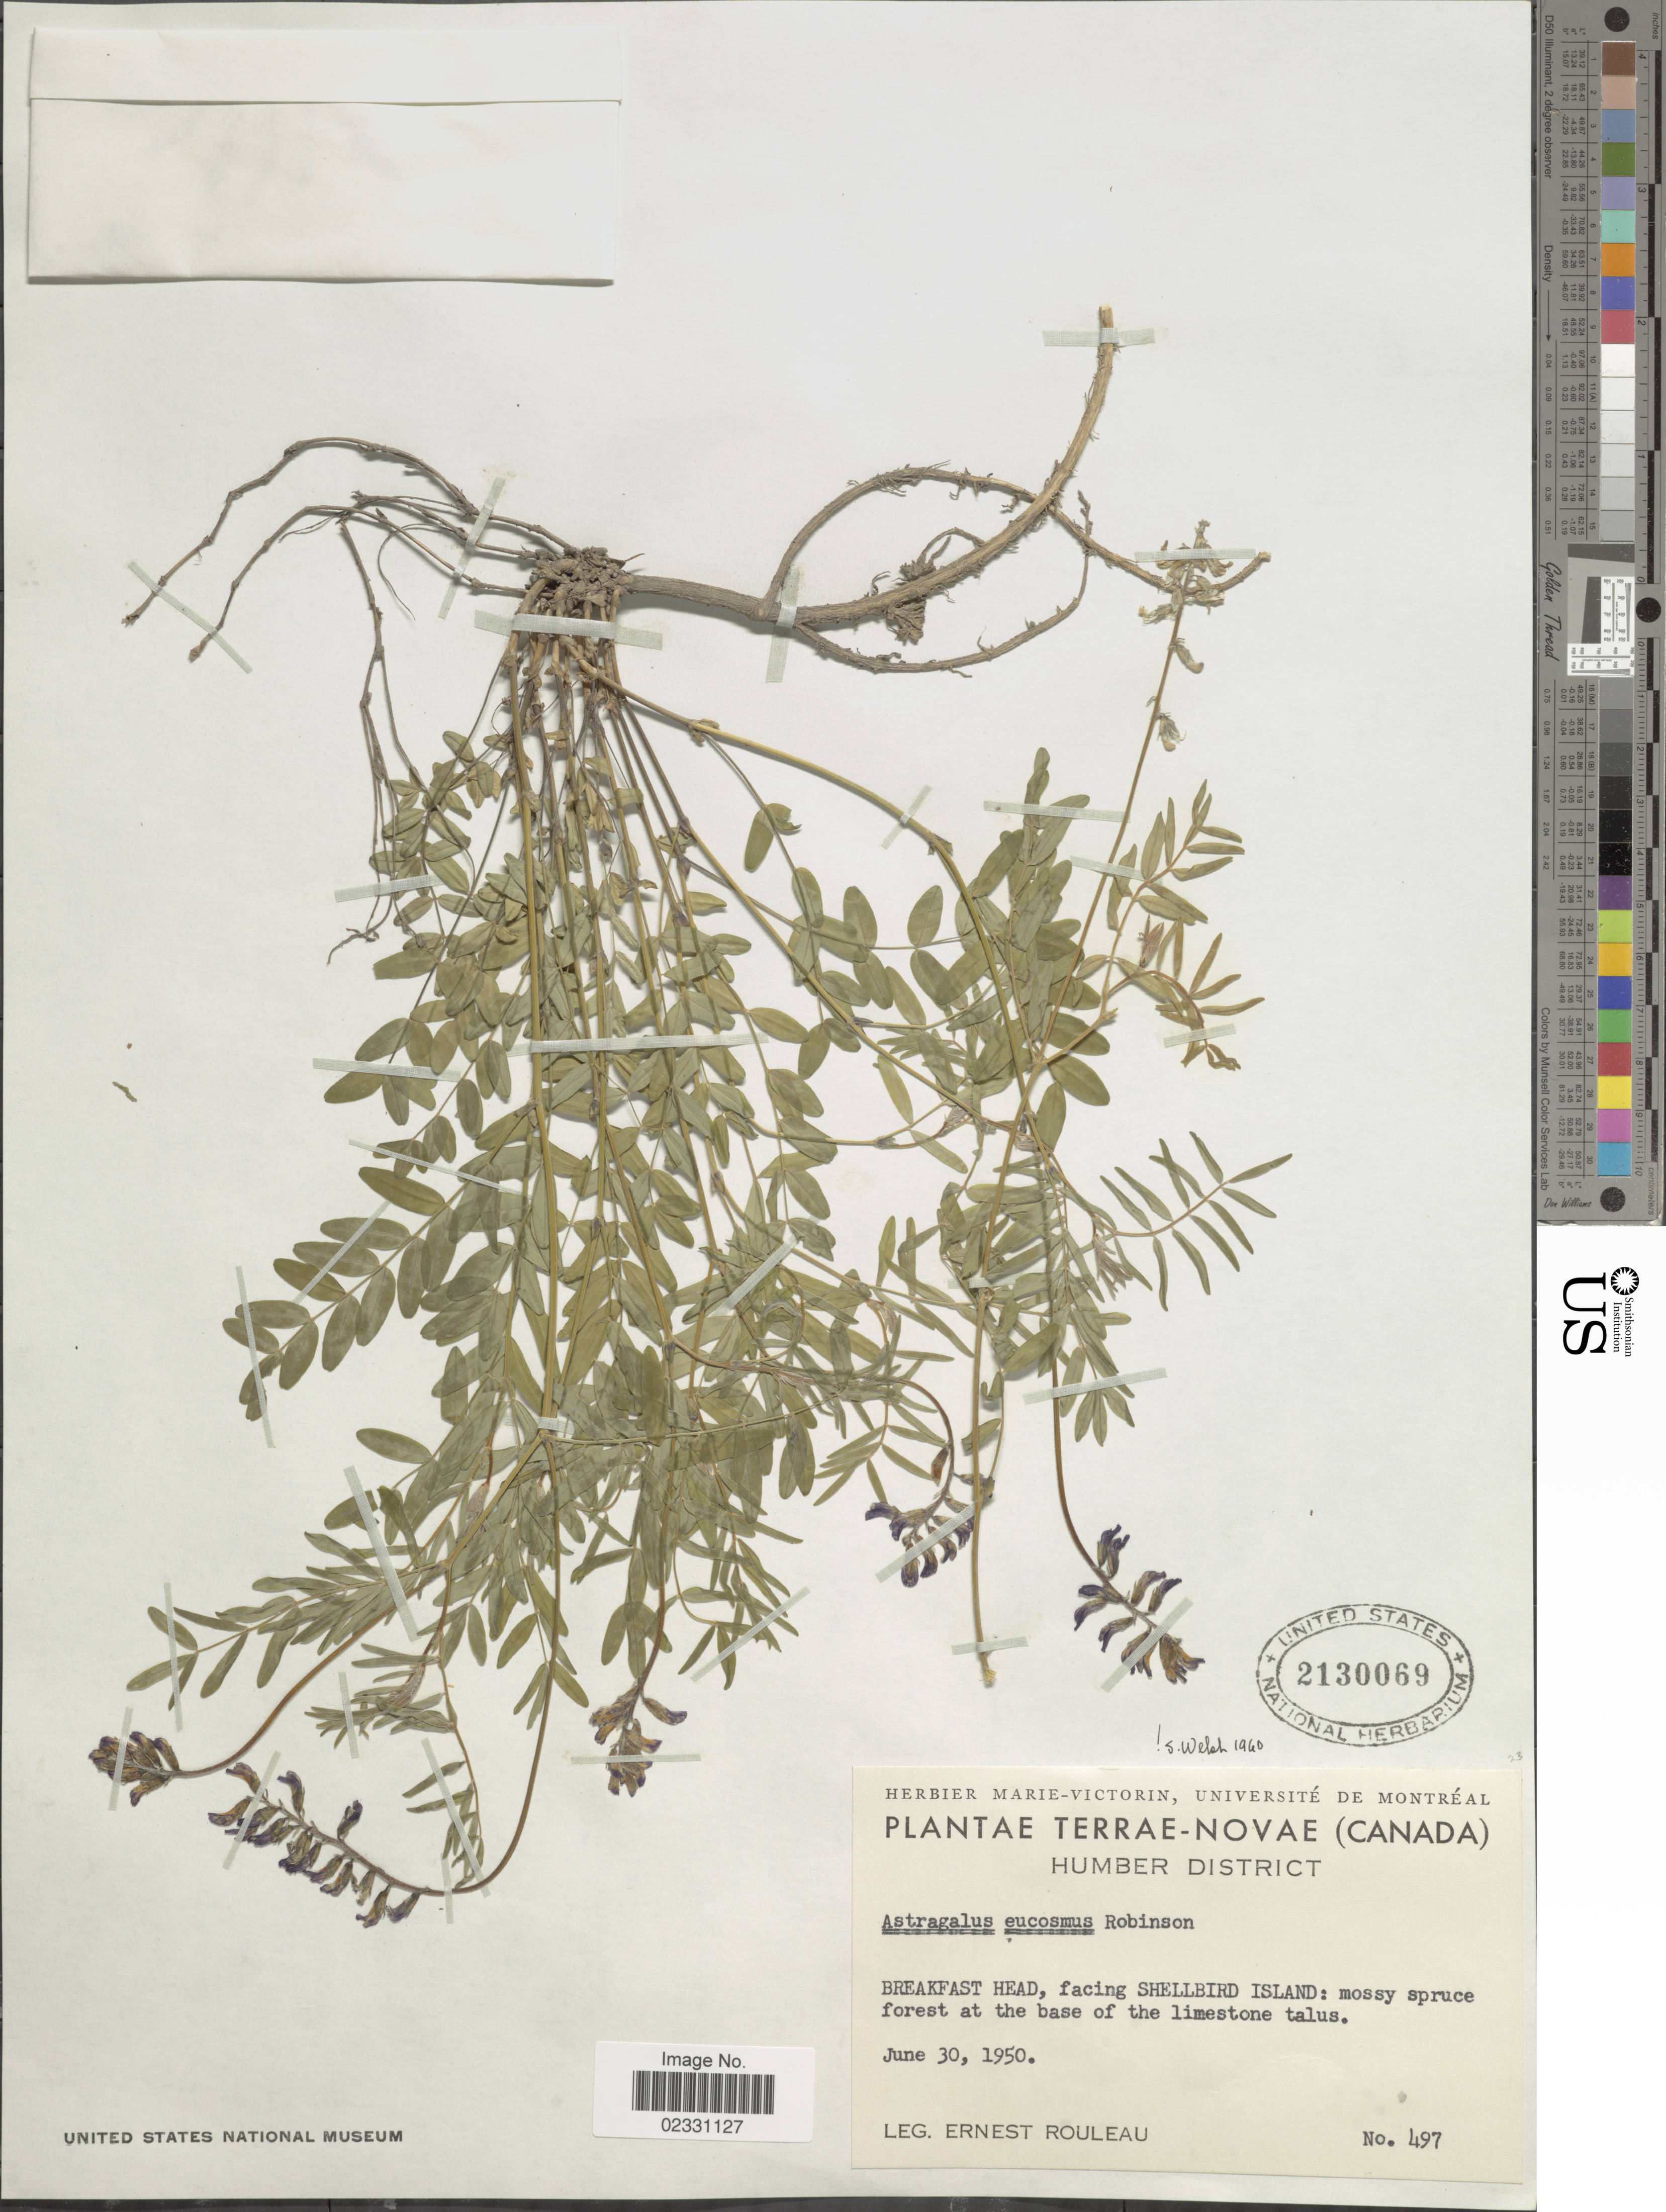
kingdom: Plantae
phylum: Tracheophyta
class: Magnoliopsida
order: Fabales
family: Fabaceae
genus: Astragalus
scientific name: Astragalus eucosmus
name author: B.L. Rob.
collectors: E. Rouleau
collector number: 497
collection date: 1950-06-30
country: Canada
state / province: Newfoundland and Labrador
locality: Terrae-Novae. Humber District. Breakfast Head, facing Shellbird Island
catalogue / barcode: US 2130069